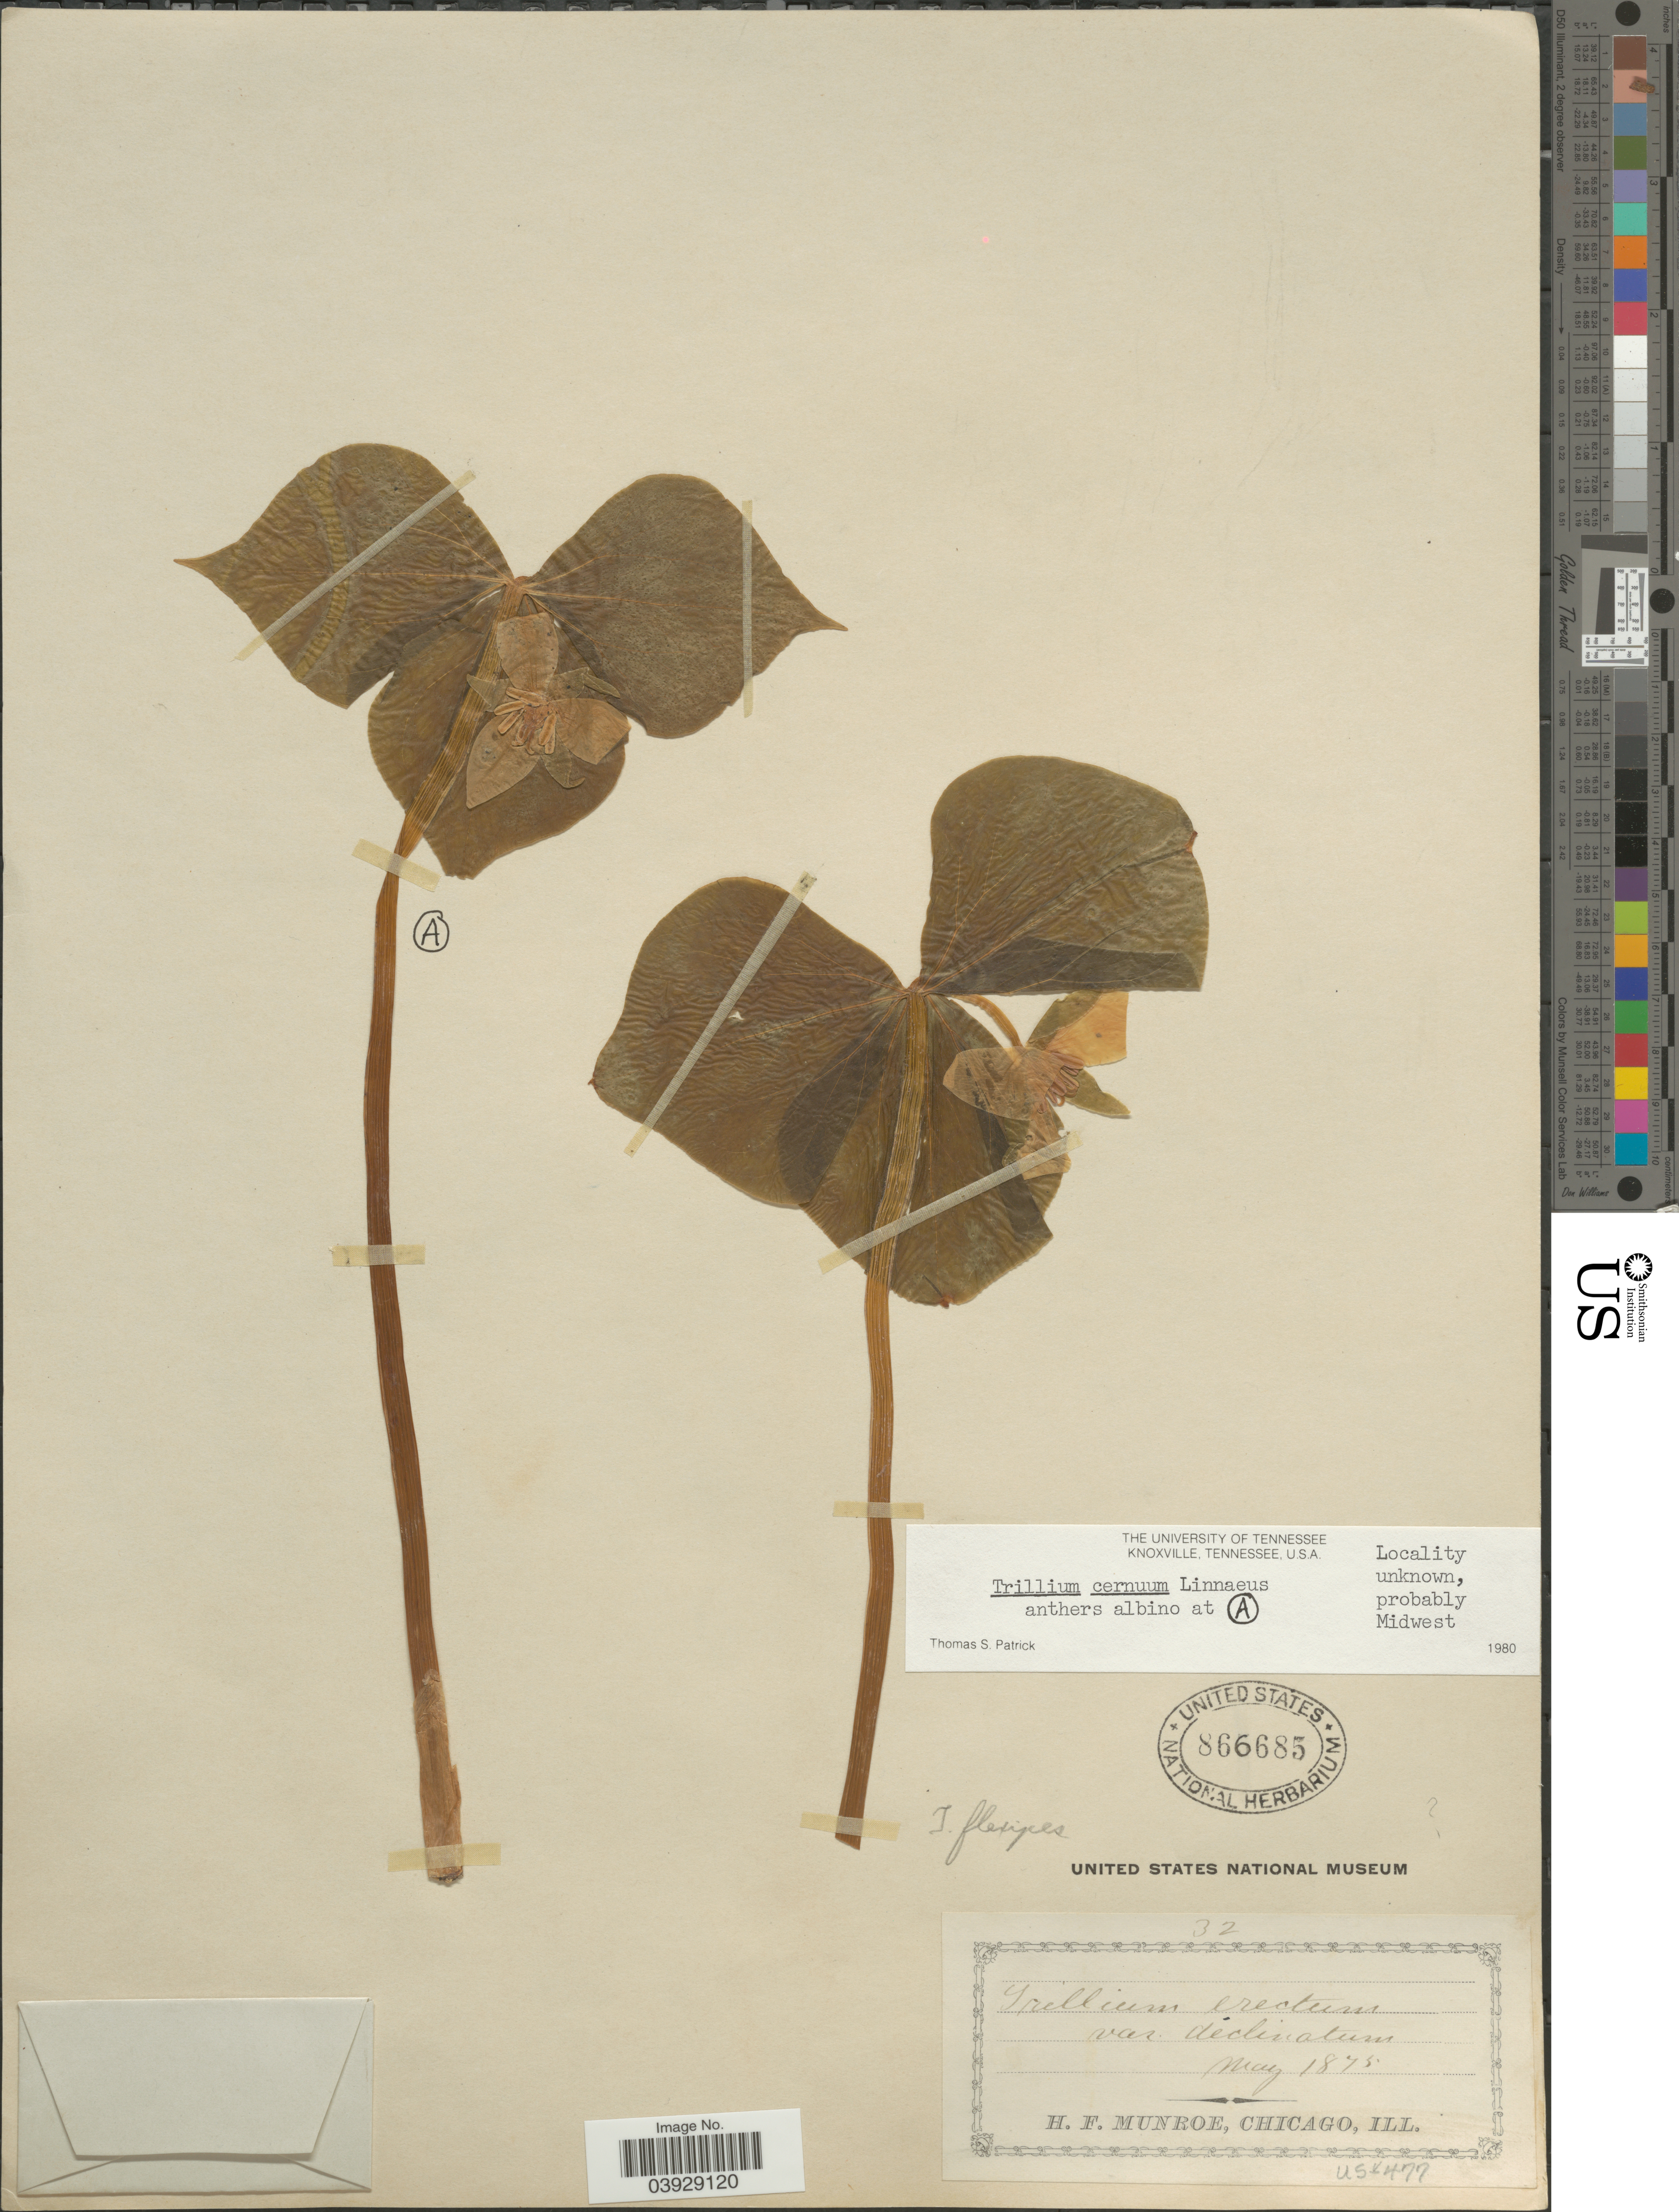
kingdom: Plantae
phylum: Tracheophyta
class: Liliopsida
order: Liliales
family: Melanthiaceae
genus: Trillium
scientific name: Trillium cernuum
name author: L.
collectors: H. Munroe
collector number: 32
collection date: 1875-05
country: United States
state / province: Illinois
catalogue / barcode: US 866685